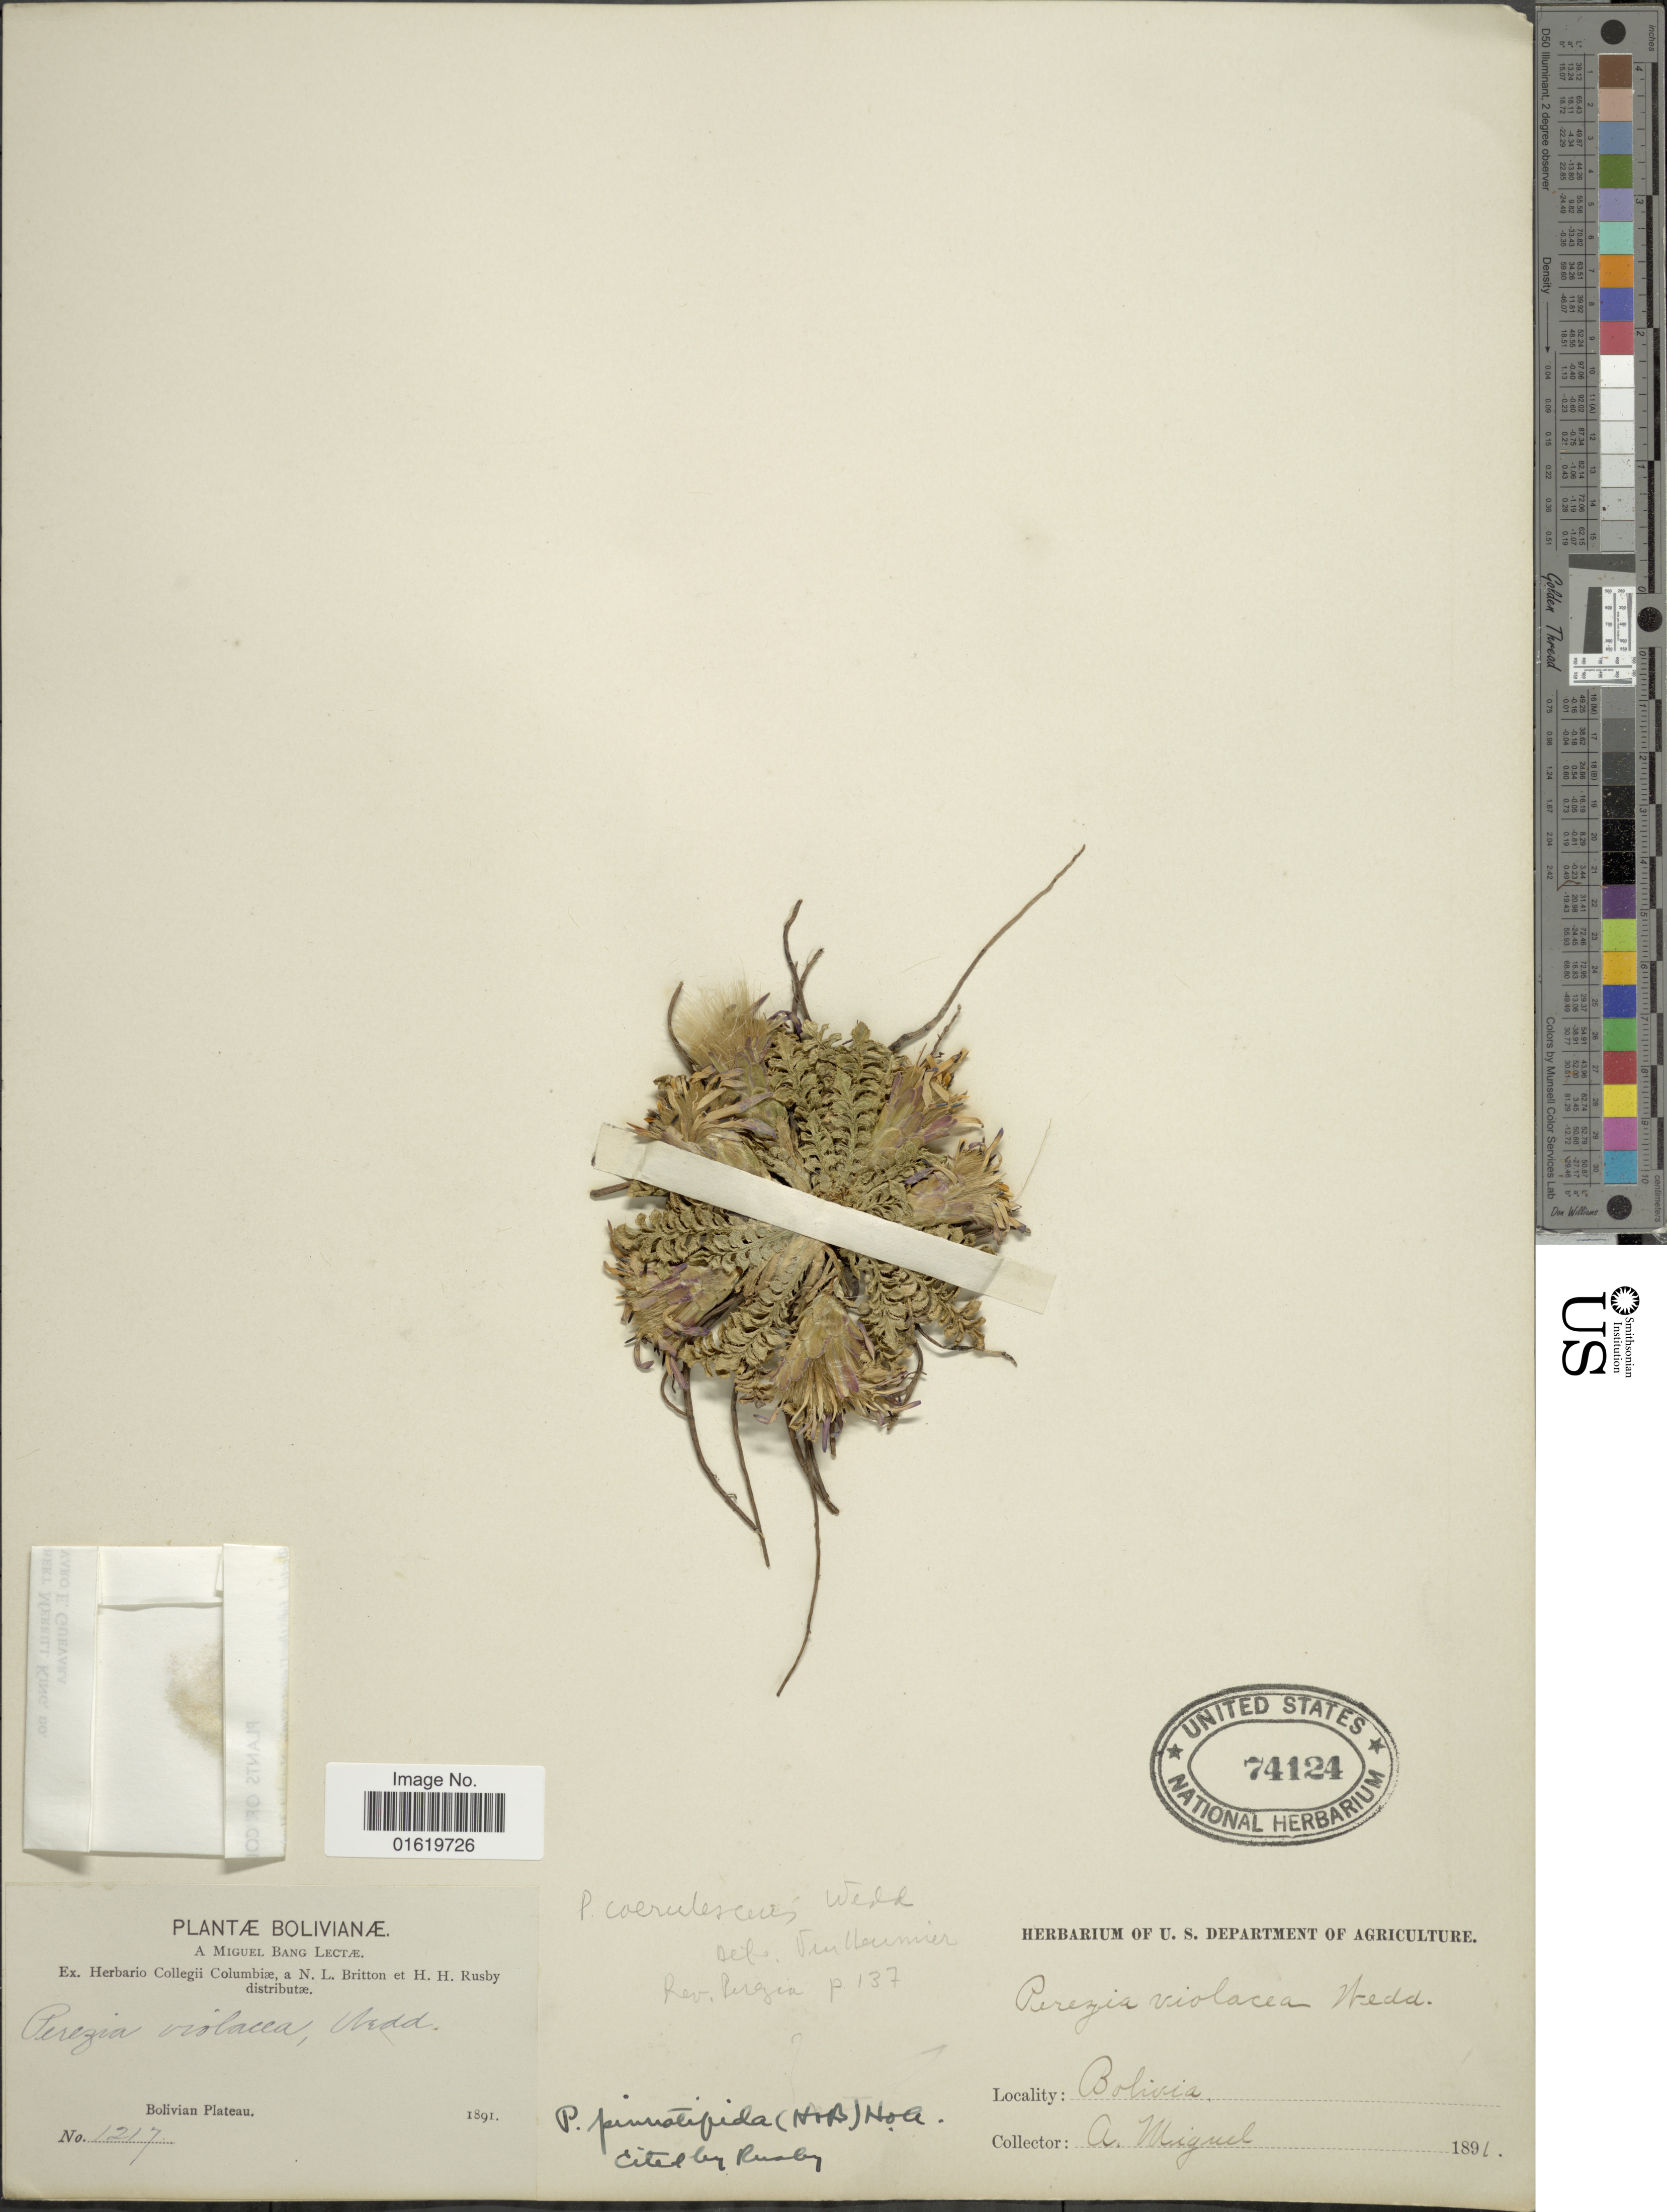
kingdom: Plantae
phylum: Tracheophyta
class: Magnoliopsida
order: Asterales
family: Asteraceae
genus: Perezia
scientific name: Perezia pinnatifida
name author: (Humb. & Bonpl.) Wedd.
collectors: M. Bang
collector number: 1217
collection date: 1891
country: Bolivia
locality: Bolivian Plateau.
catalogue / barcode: US 74124